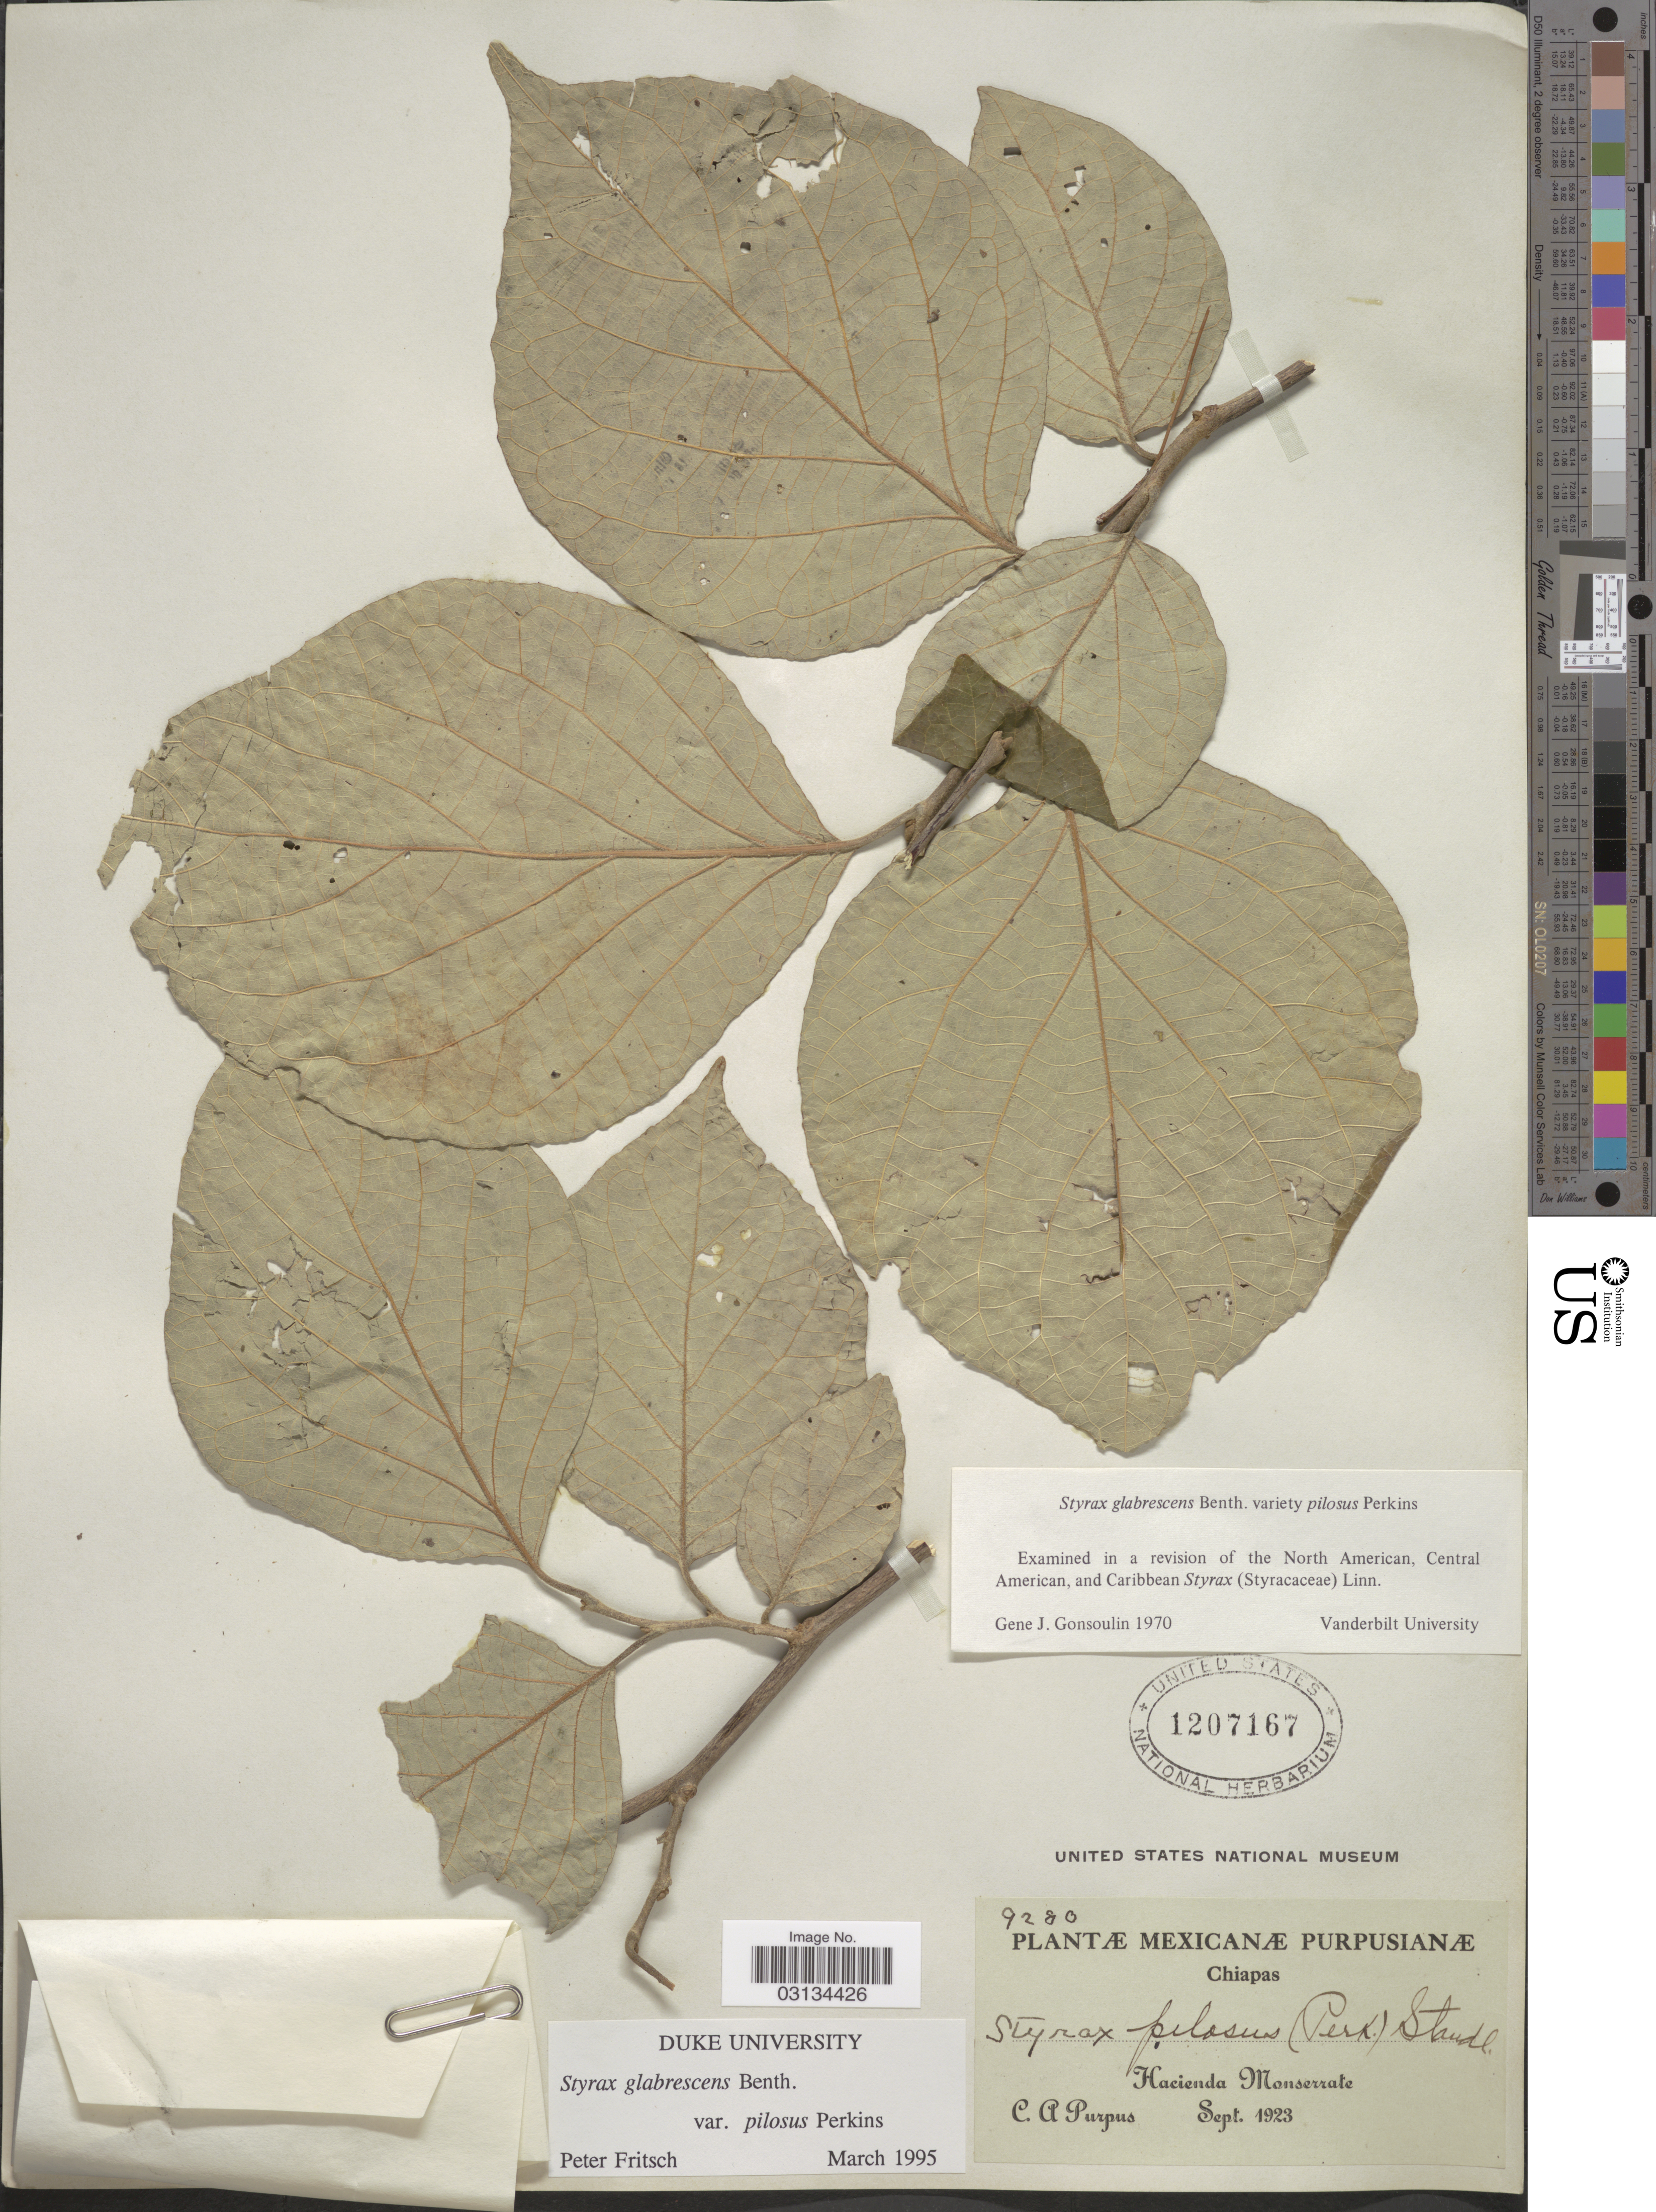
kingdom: Plantae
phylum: Tracheophyta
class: Magnoliopsida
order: Ericales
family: Styracaceae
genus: Styrax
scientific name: Styrax glabrescens var. pilosus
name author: Perkins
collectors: C. A. Purpus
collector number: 9280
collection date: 1923-09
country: Mexico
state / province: Chiapas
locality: Hacienda Monserrate.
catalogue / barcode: US 1207167